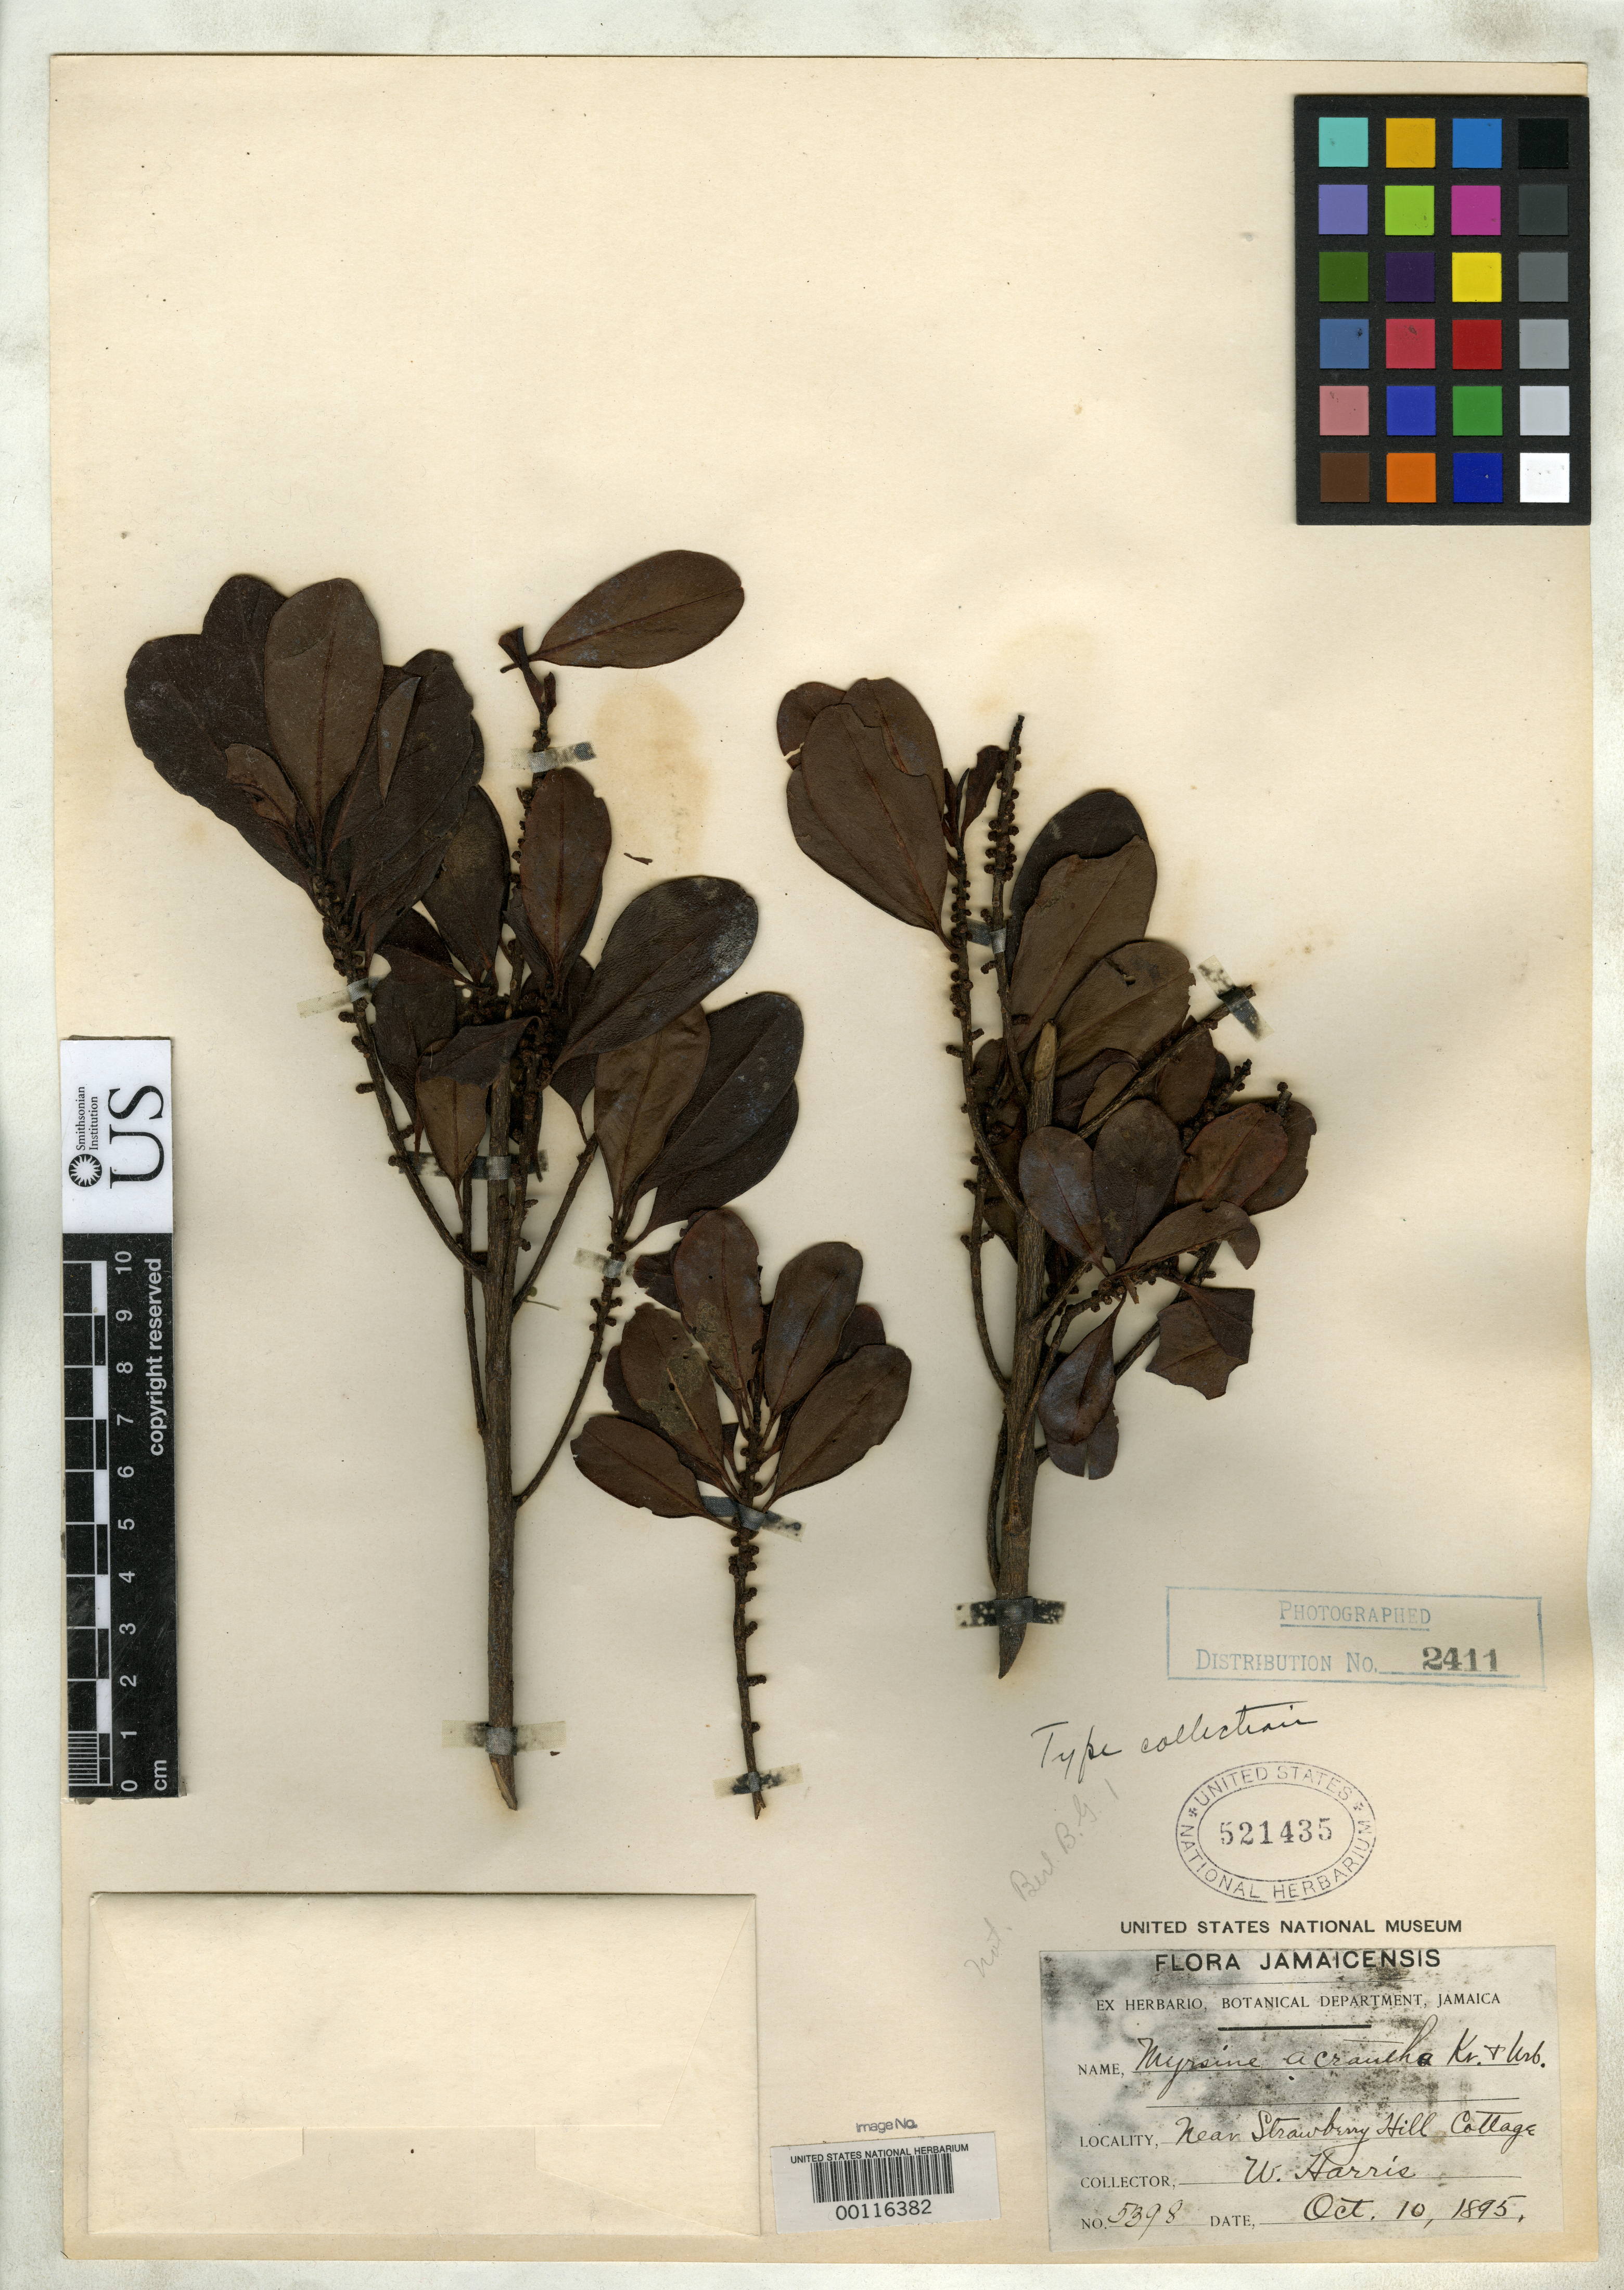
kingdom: Plantae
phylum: Tracheophyta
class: Magnoliopsida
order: Ericales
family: Primulaceae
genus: Myrsine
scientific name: Myrsine acrantha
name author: Krug & Urb.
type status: Isotype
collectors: W. H. Harris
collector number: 5398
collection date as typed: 10 Oct 1895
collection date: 1895-10-10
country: Jamaica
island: Greater Antilles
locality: Hanover, near Strawberry Hill Cottage.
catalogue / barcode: US 521435